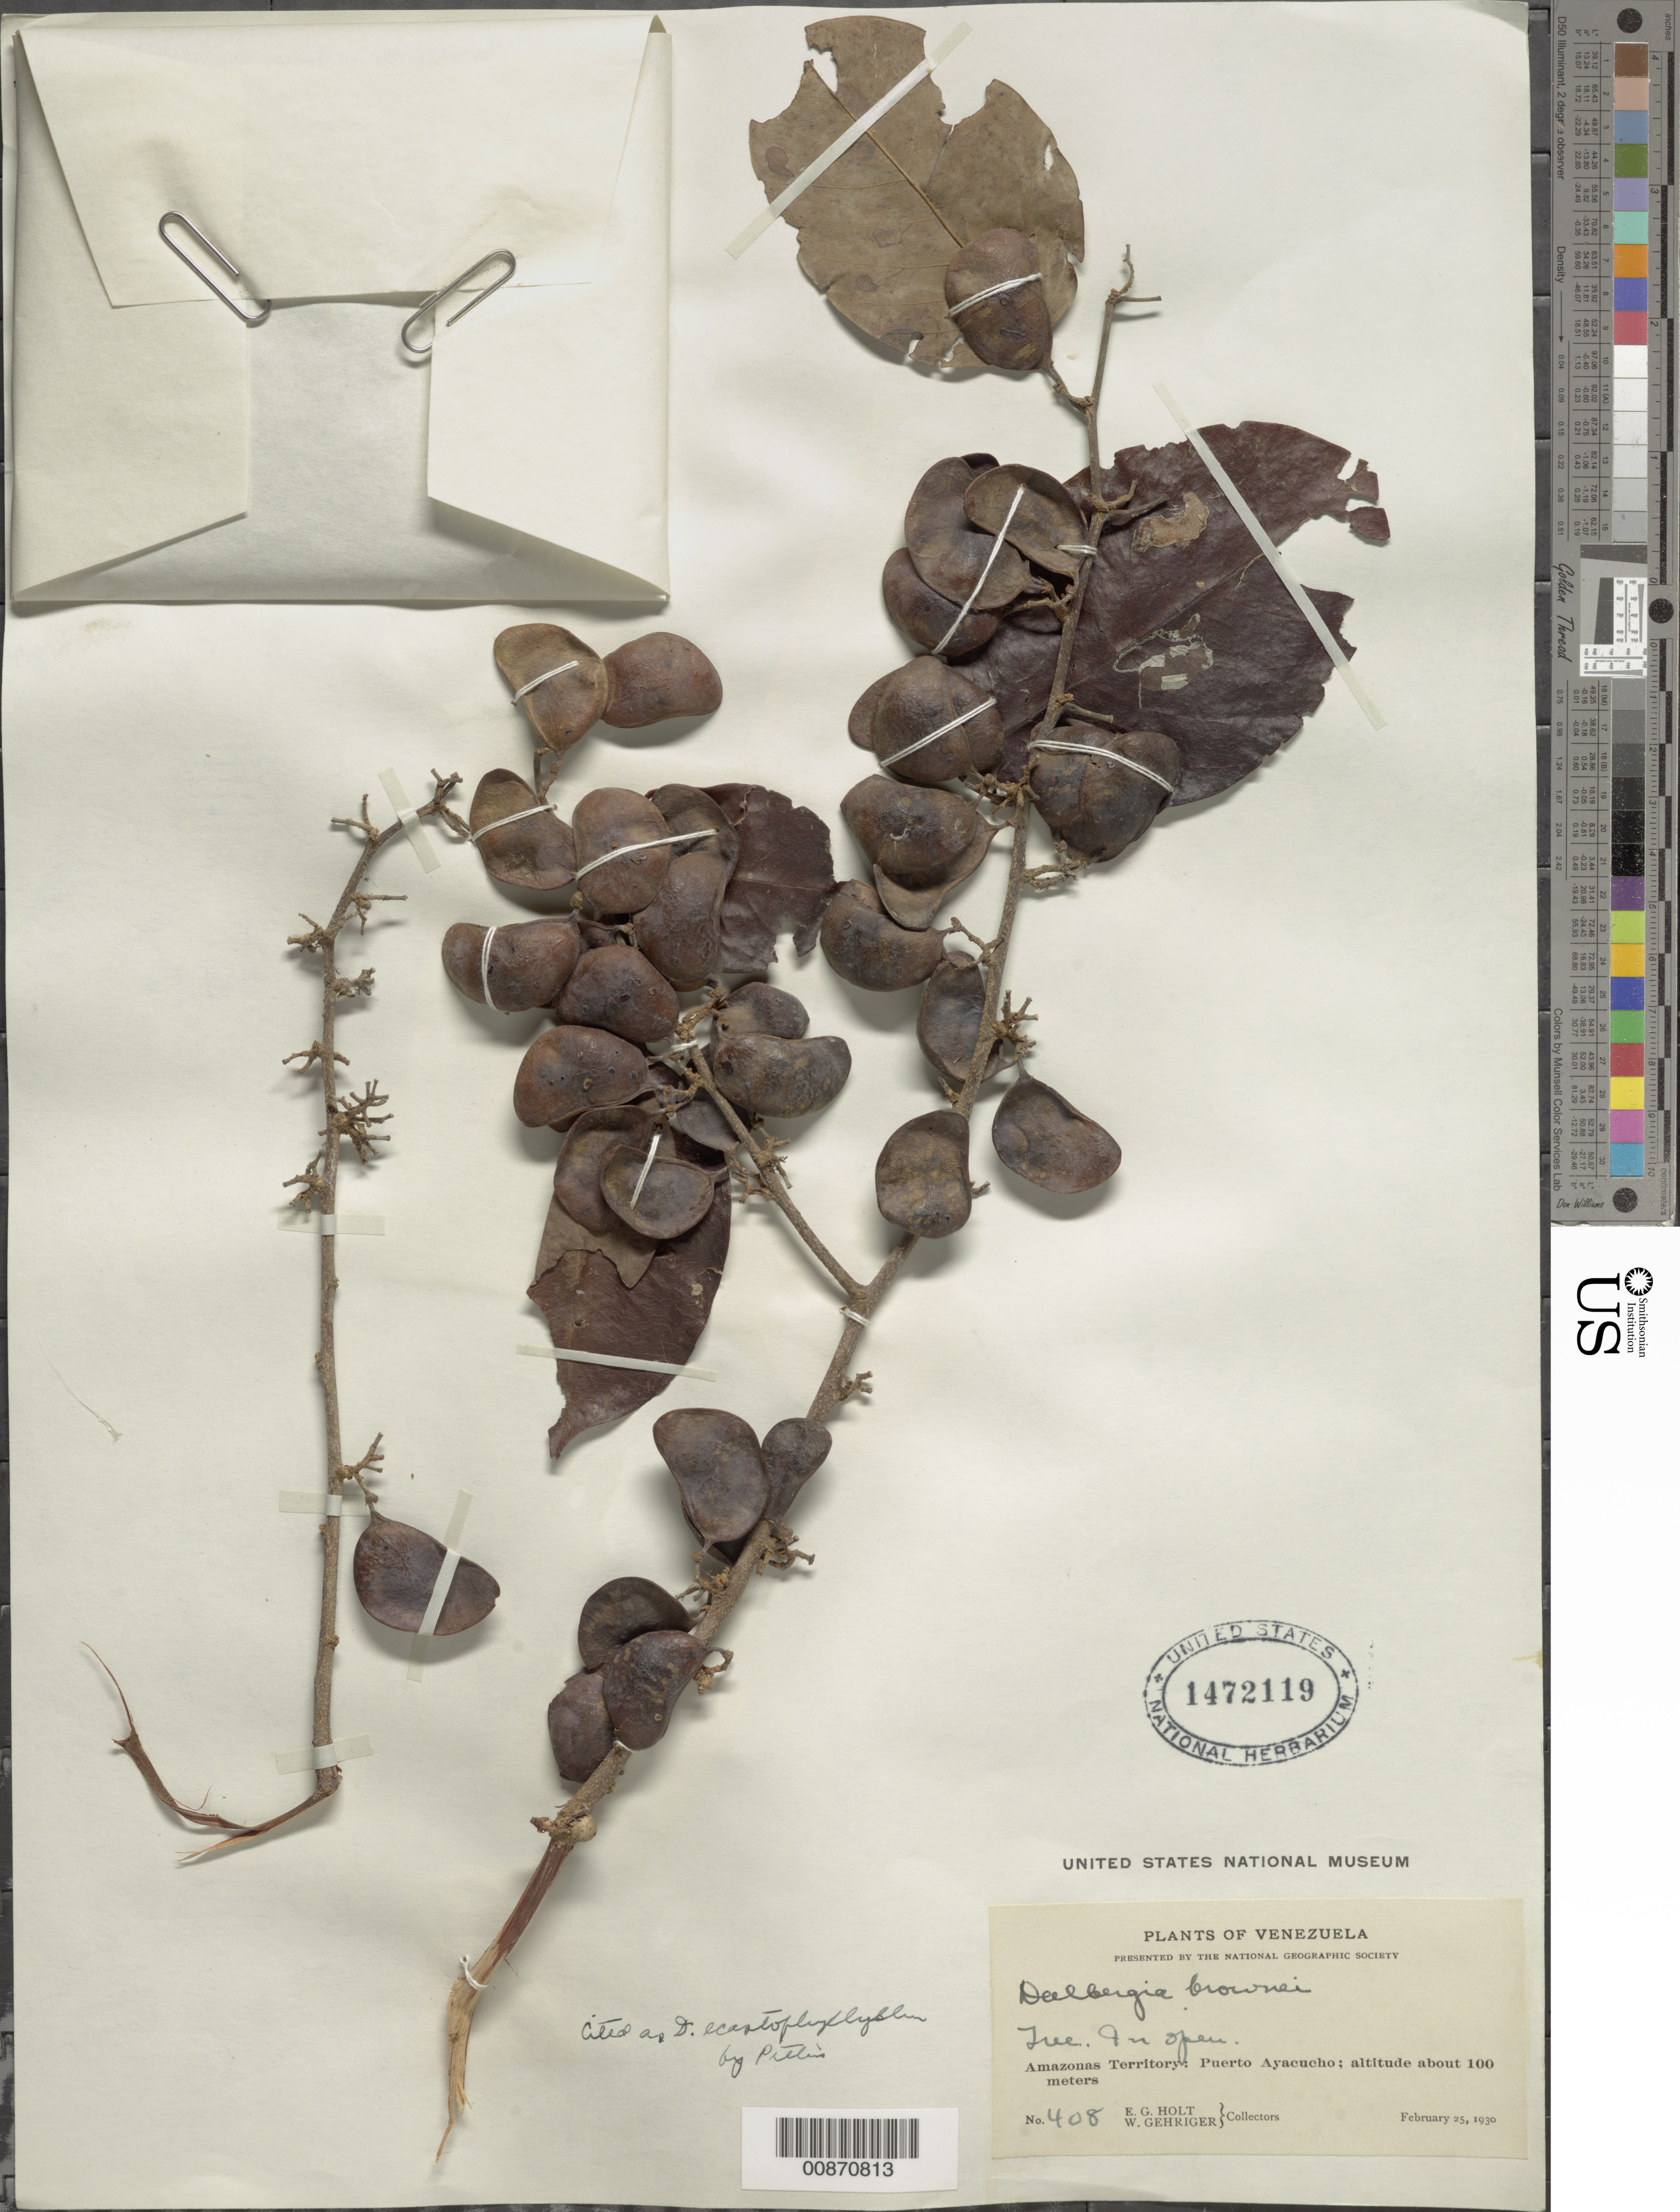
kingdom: Plantae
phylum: Tracheophyta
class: Magnoliopsida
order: Fabales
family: Fabaceae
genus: Dalbergia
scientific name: Dalbergia hygrophila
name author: (Mart. ex Benth.) Hoehne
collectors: E. Holt & W. Gehriger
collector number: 408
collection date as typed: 25-Feb-30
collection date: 1930-02-25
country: Venezuela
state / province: Amazonas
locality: Puerto Ayacucho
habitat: In open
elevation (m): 100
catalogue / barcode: US 1472119